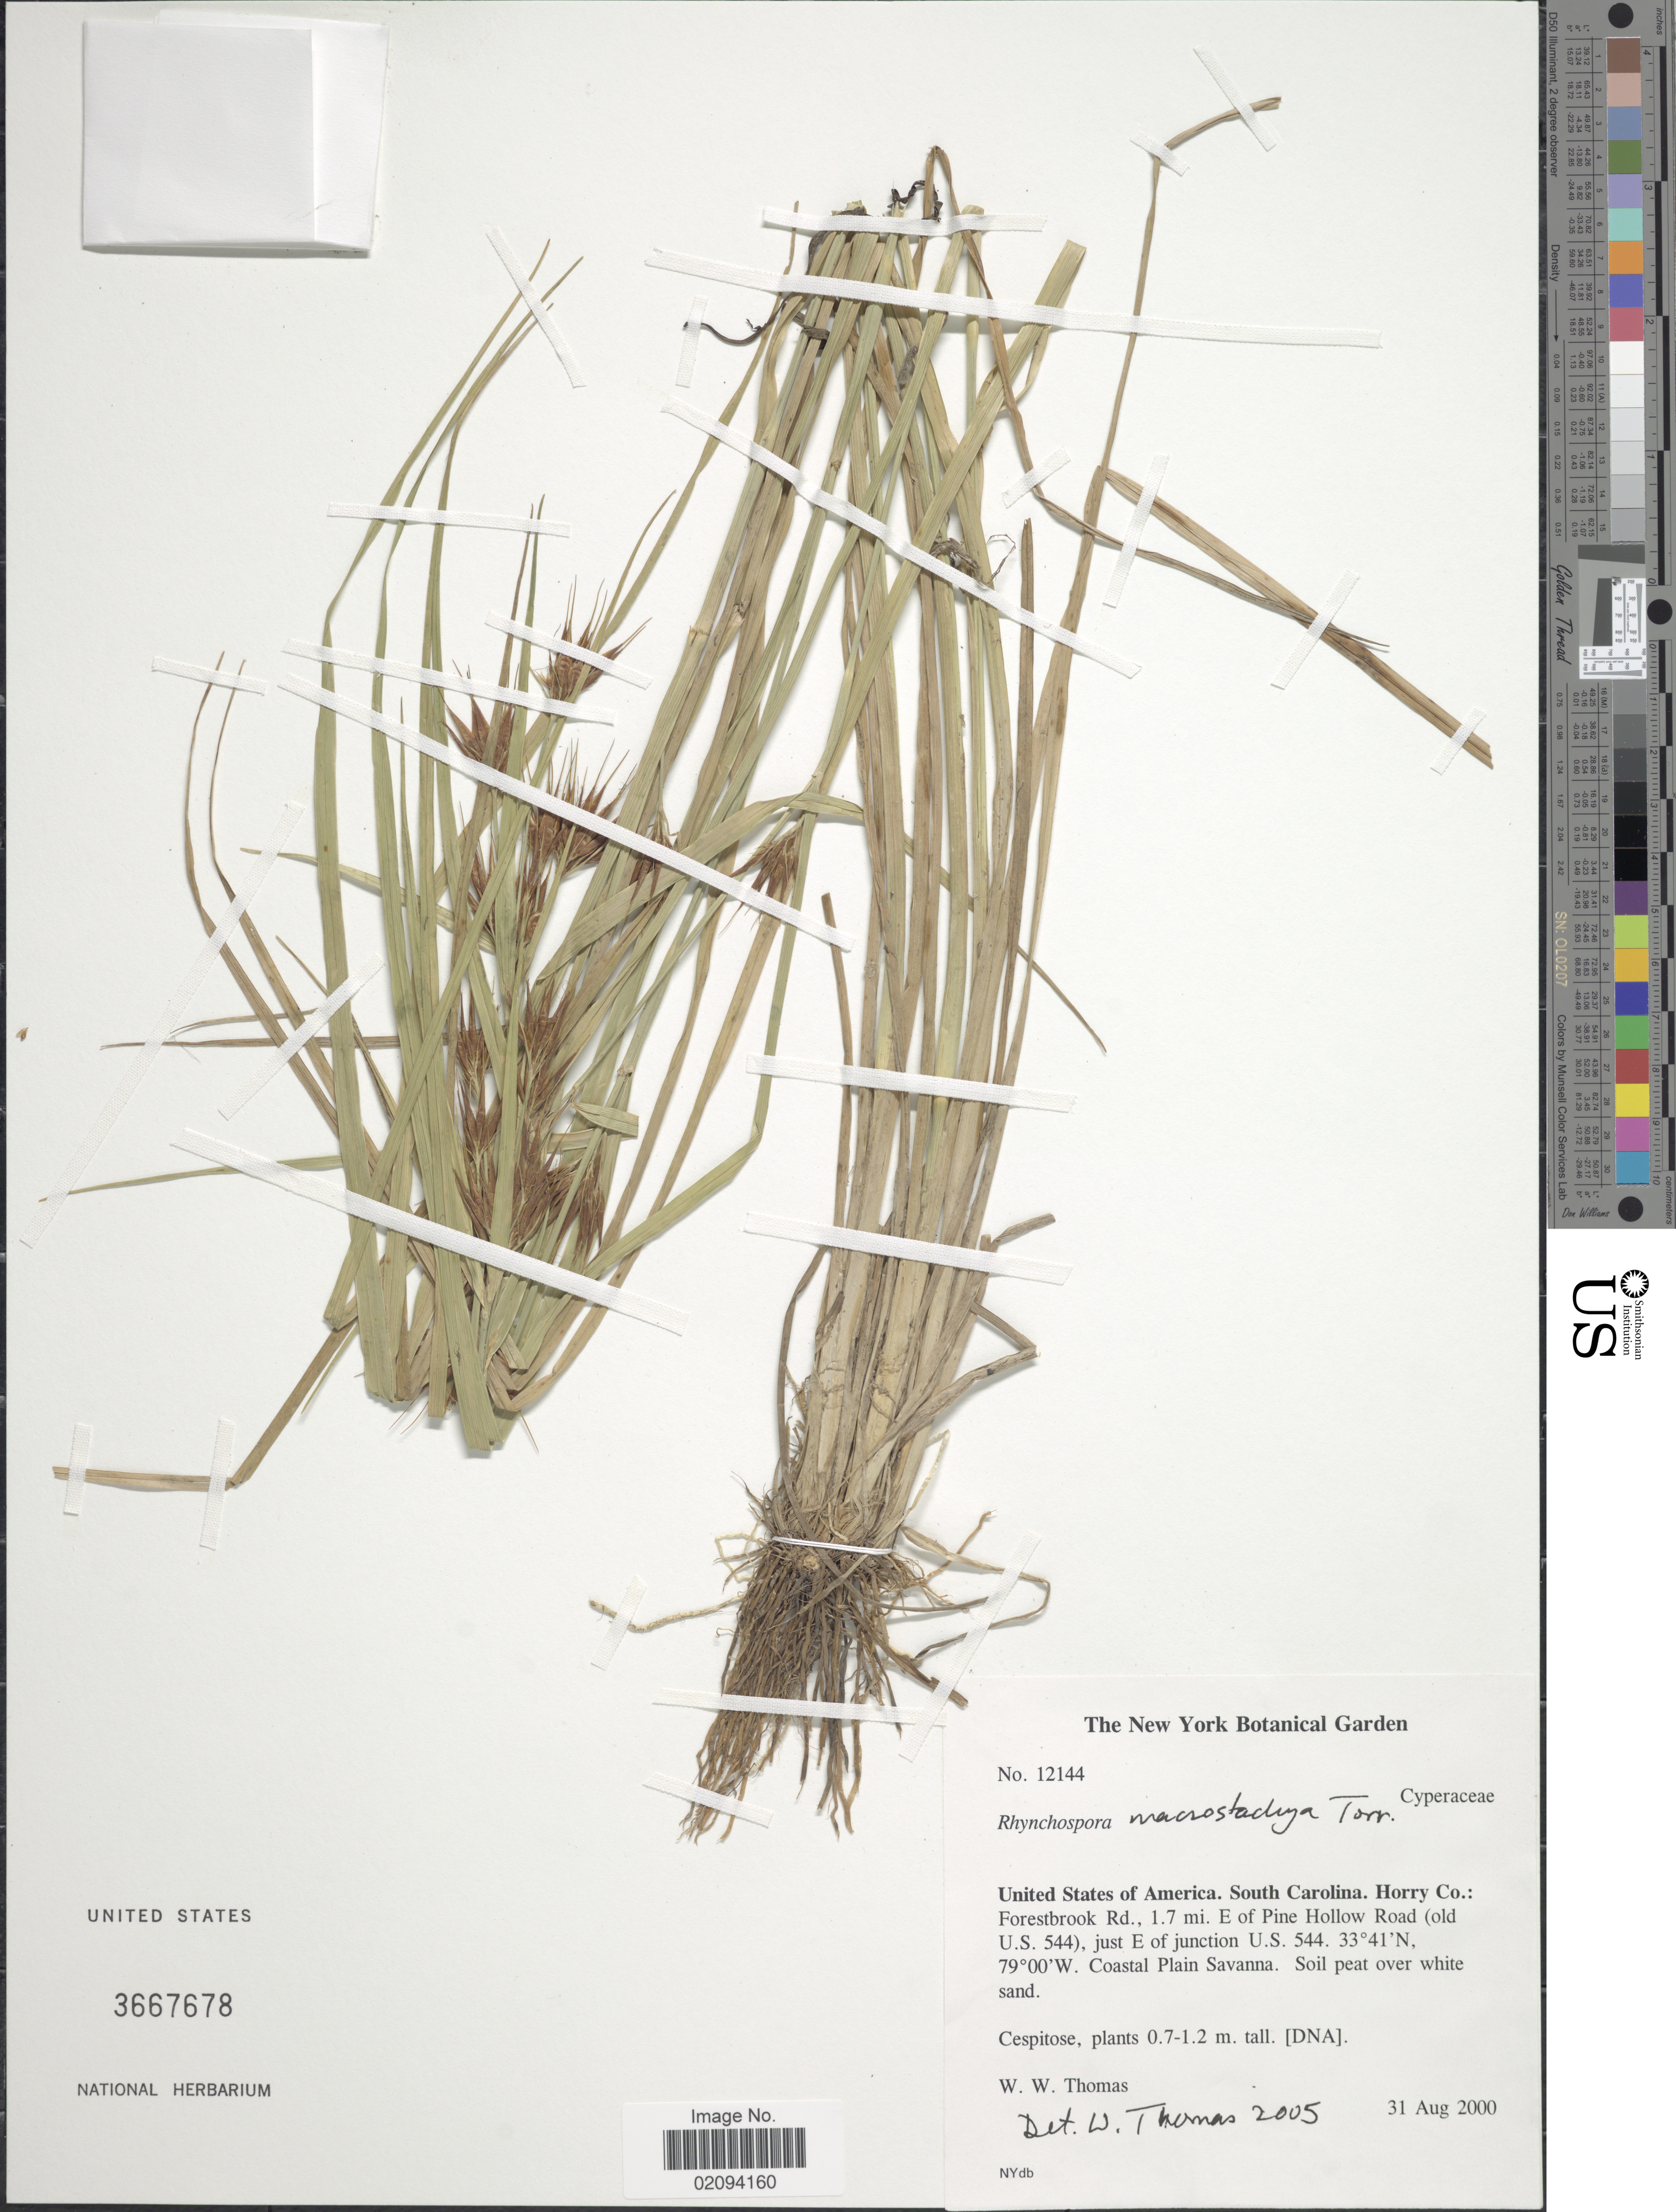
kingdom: Plantae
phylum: Tracheophyta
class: Liliopsida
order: Poales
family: Cyperaceae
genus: Rhynchospora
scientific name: Rhynchospora macrostachya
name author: Torr. ex A. Gray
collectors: W. W. Thomas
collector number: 2005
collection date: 2000-08-31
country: United States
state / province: South Carolina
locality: Horry Co.: Forestbrook Rd., 1.7 mi. E of Pine Hollow Road (old U.S. 544), just E of junction U.S. 544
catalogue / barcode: US 3667678